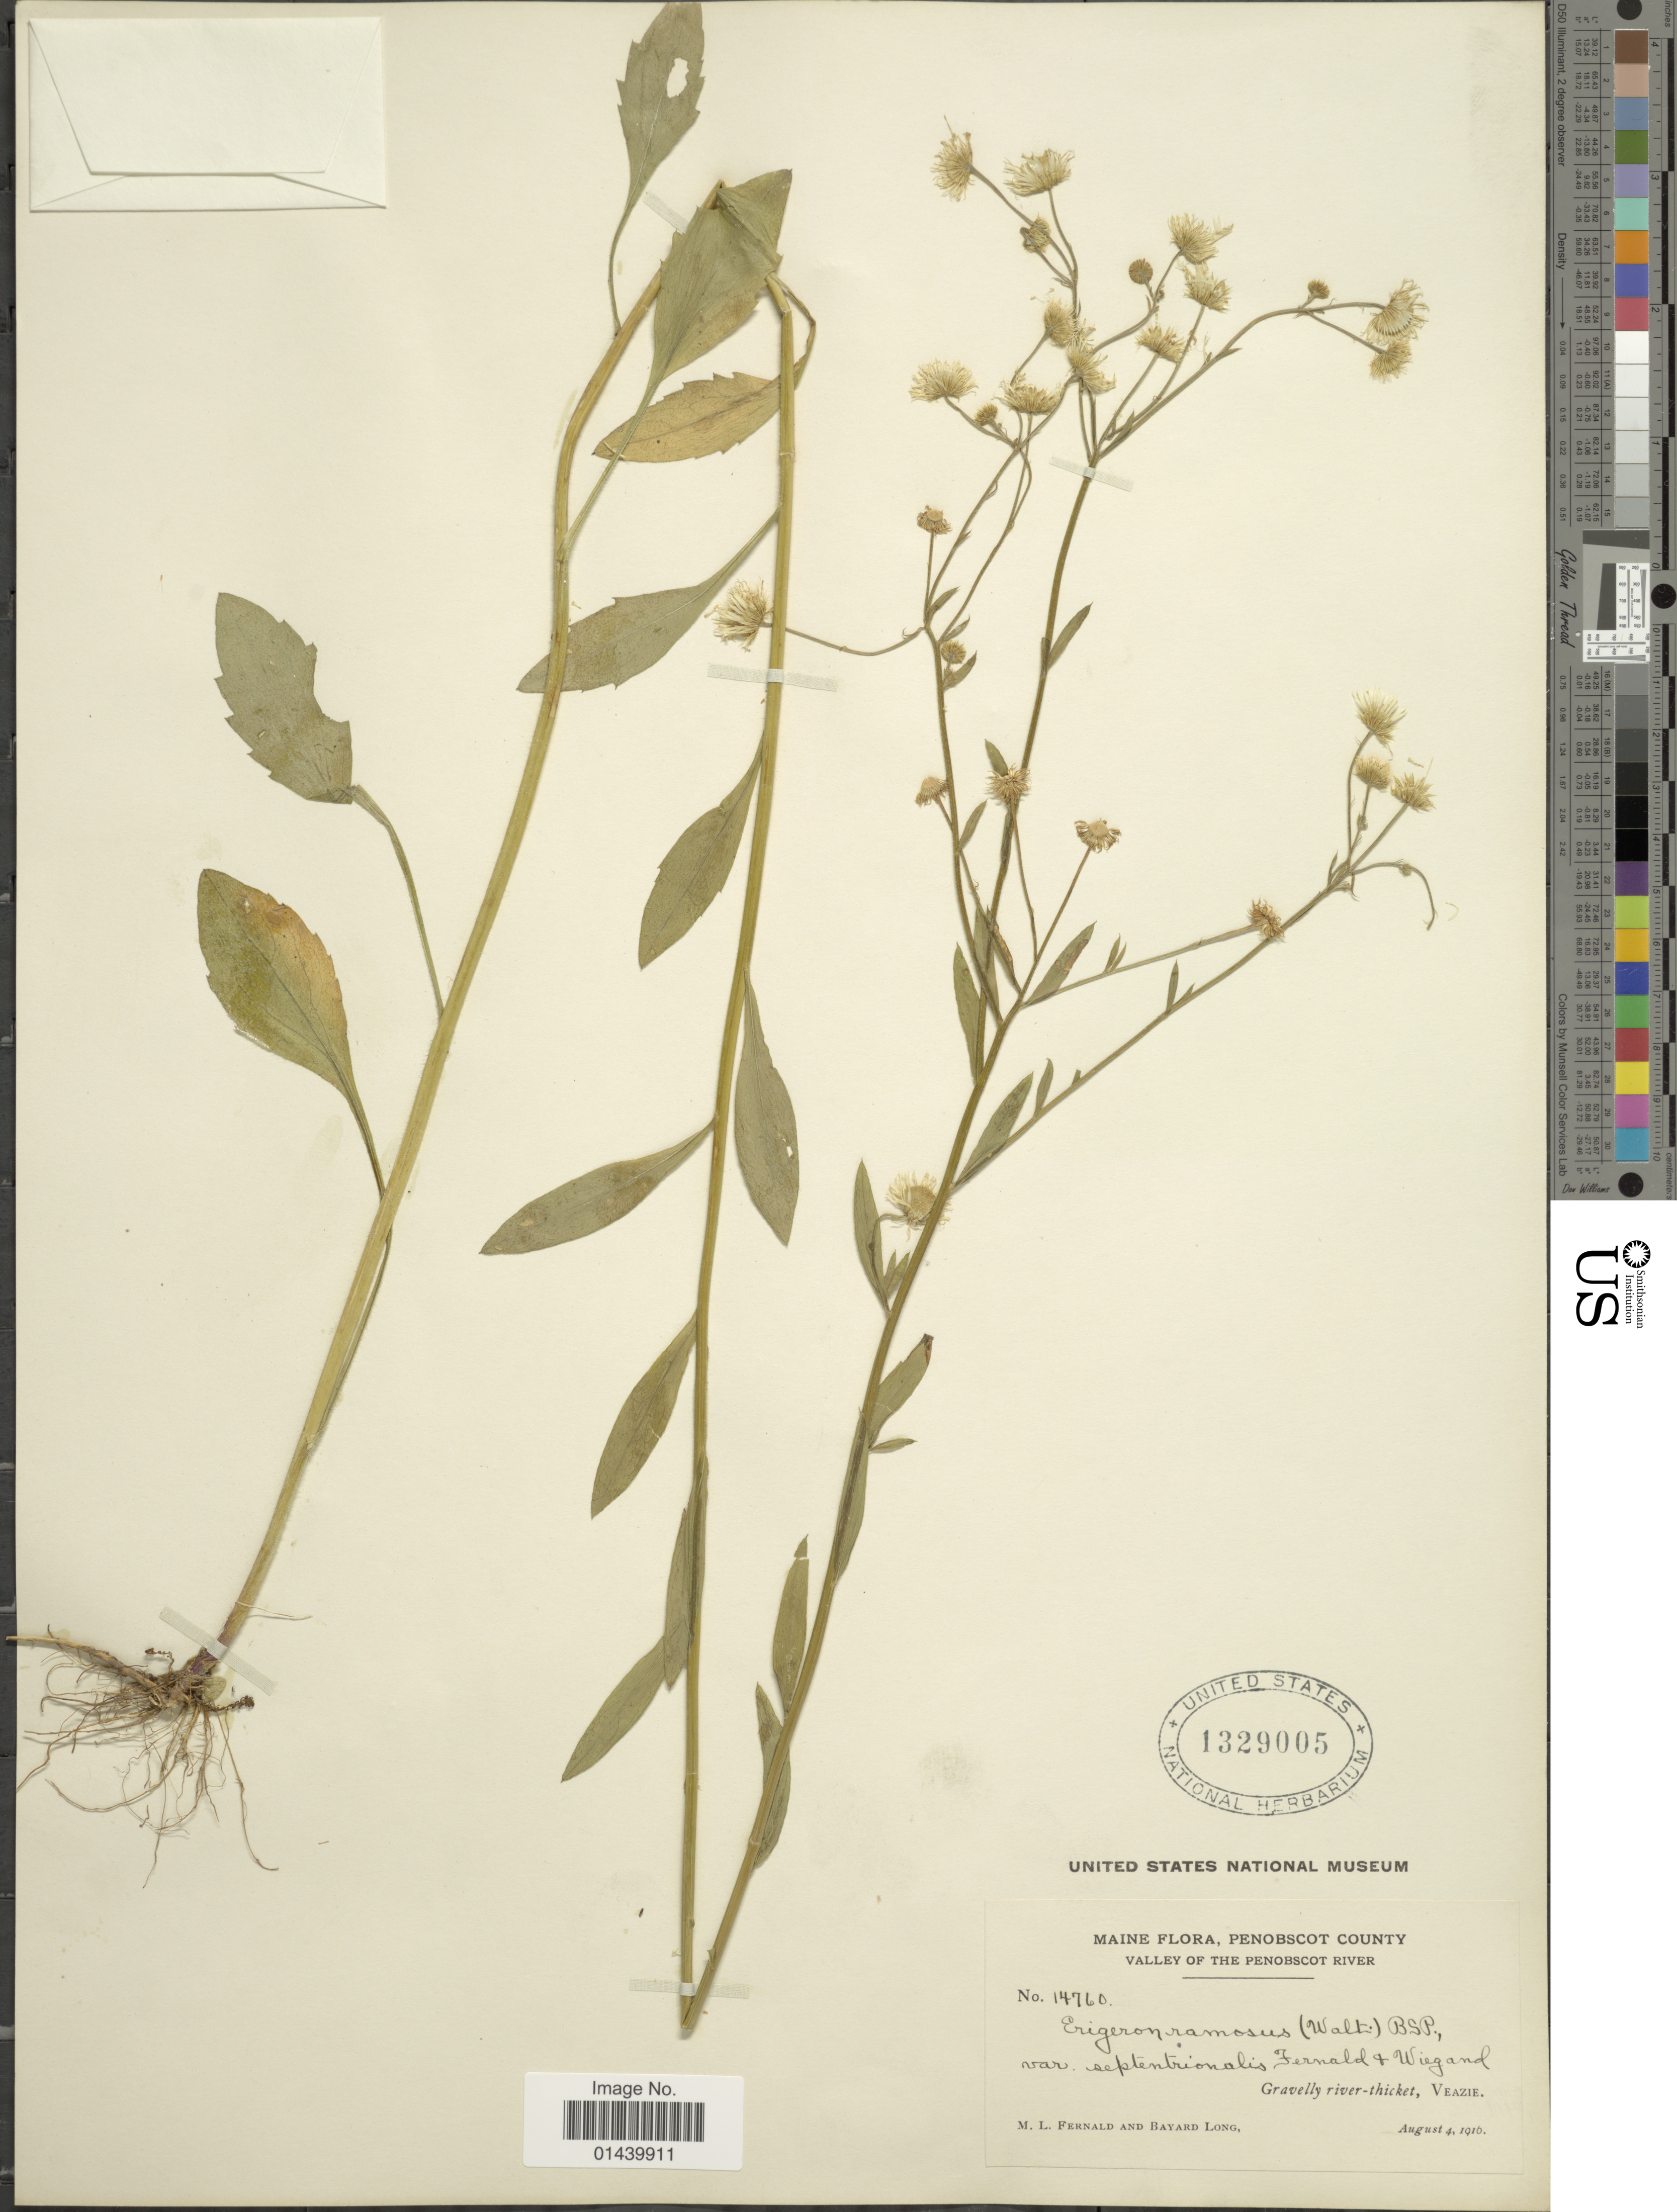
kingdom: Plantae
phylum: Tracheophyta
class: Magnoliopsida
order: Asterales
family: Asteraceae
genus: Erigeron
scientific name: Erigeron strigosus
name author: Muhl. ex Willd.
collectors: M. L. Fernald & B. Long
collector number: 14760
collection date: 1916-08-04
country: United States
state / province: Maine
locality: Penobscot County. Gravelly river-thicket, Veazie.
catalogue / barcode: US 1329005